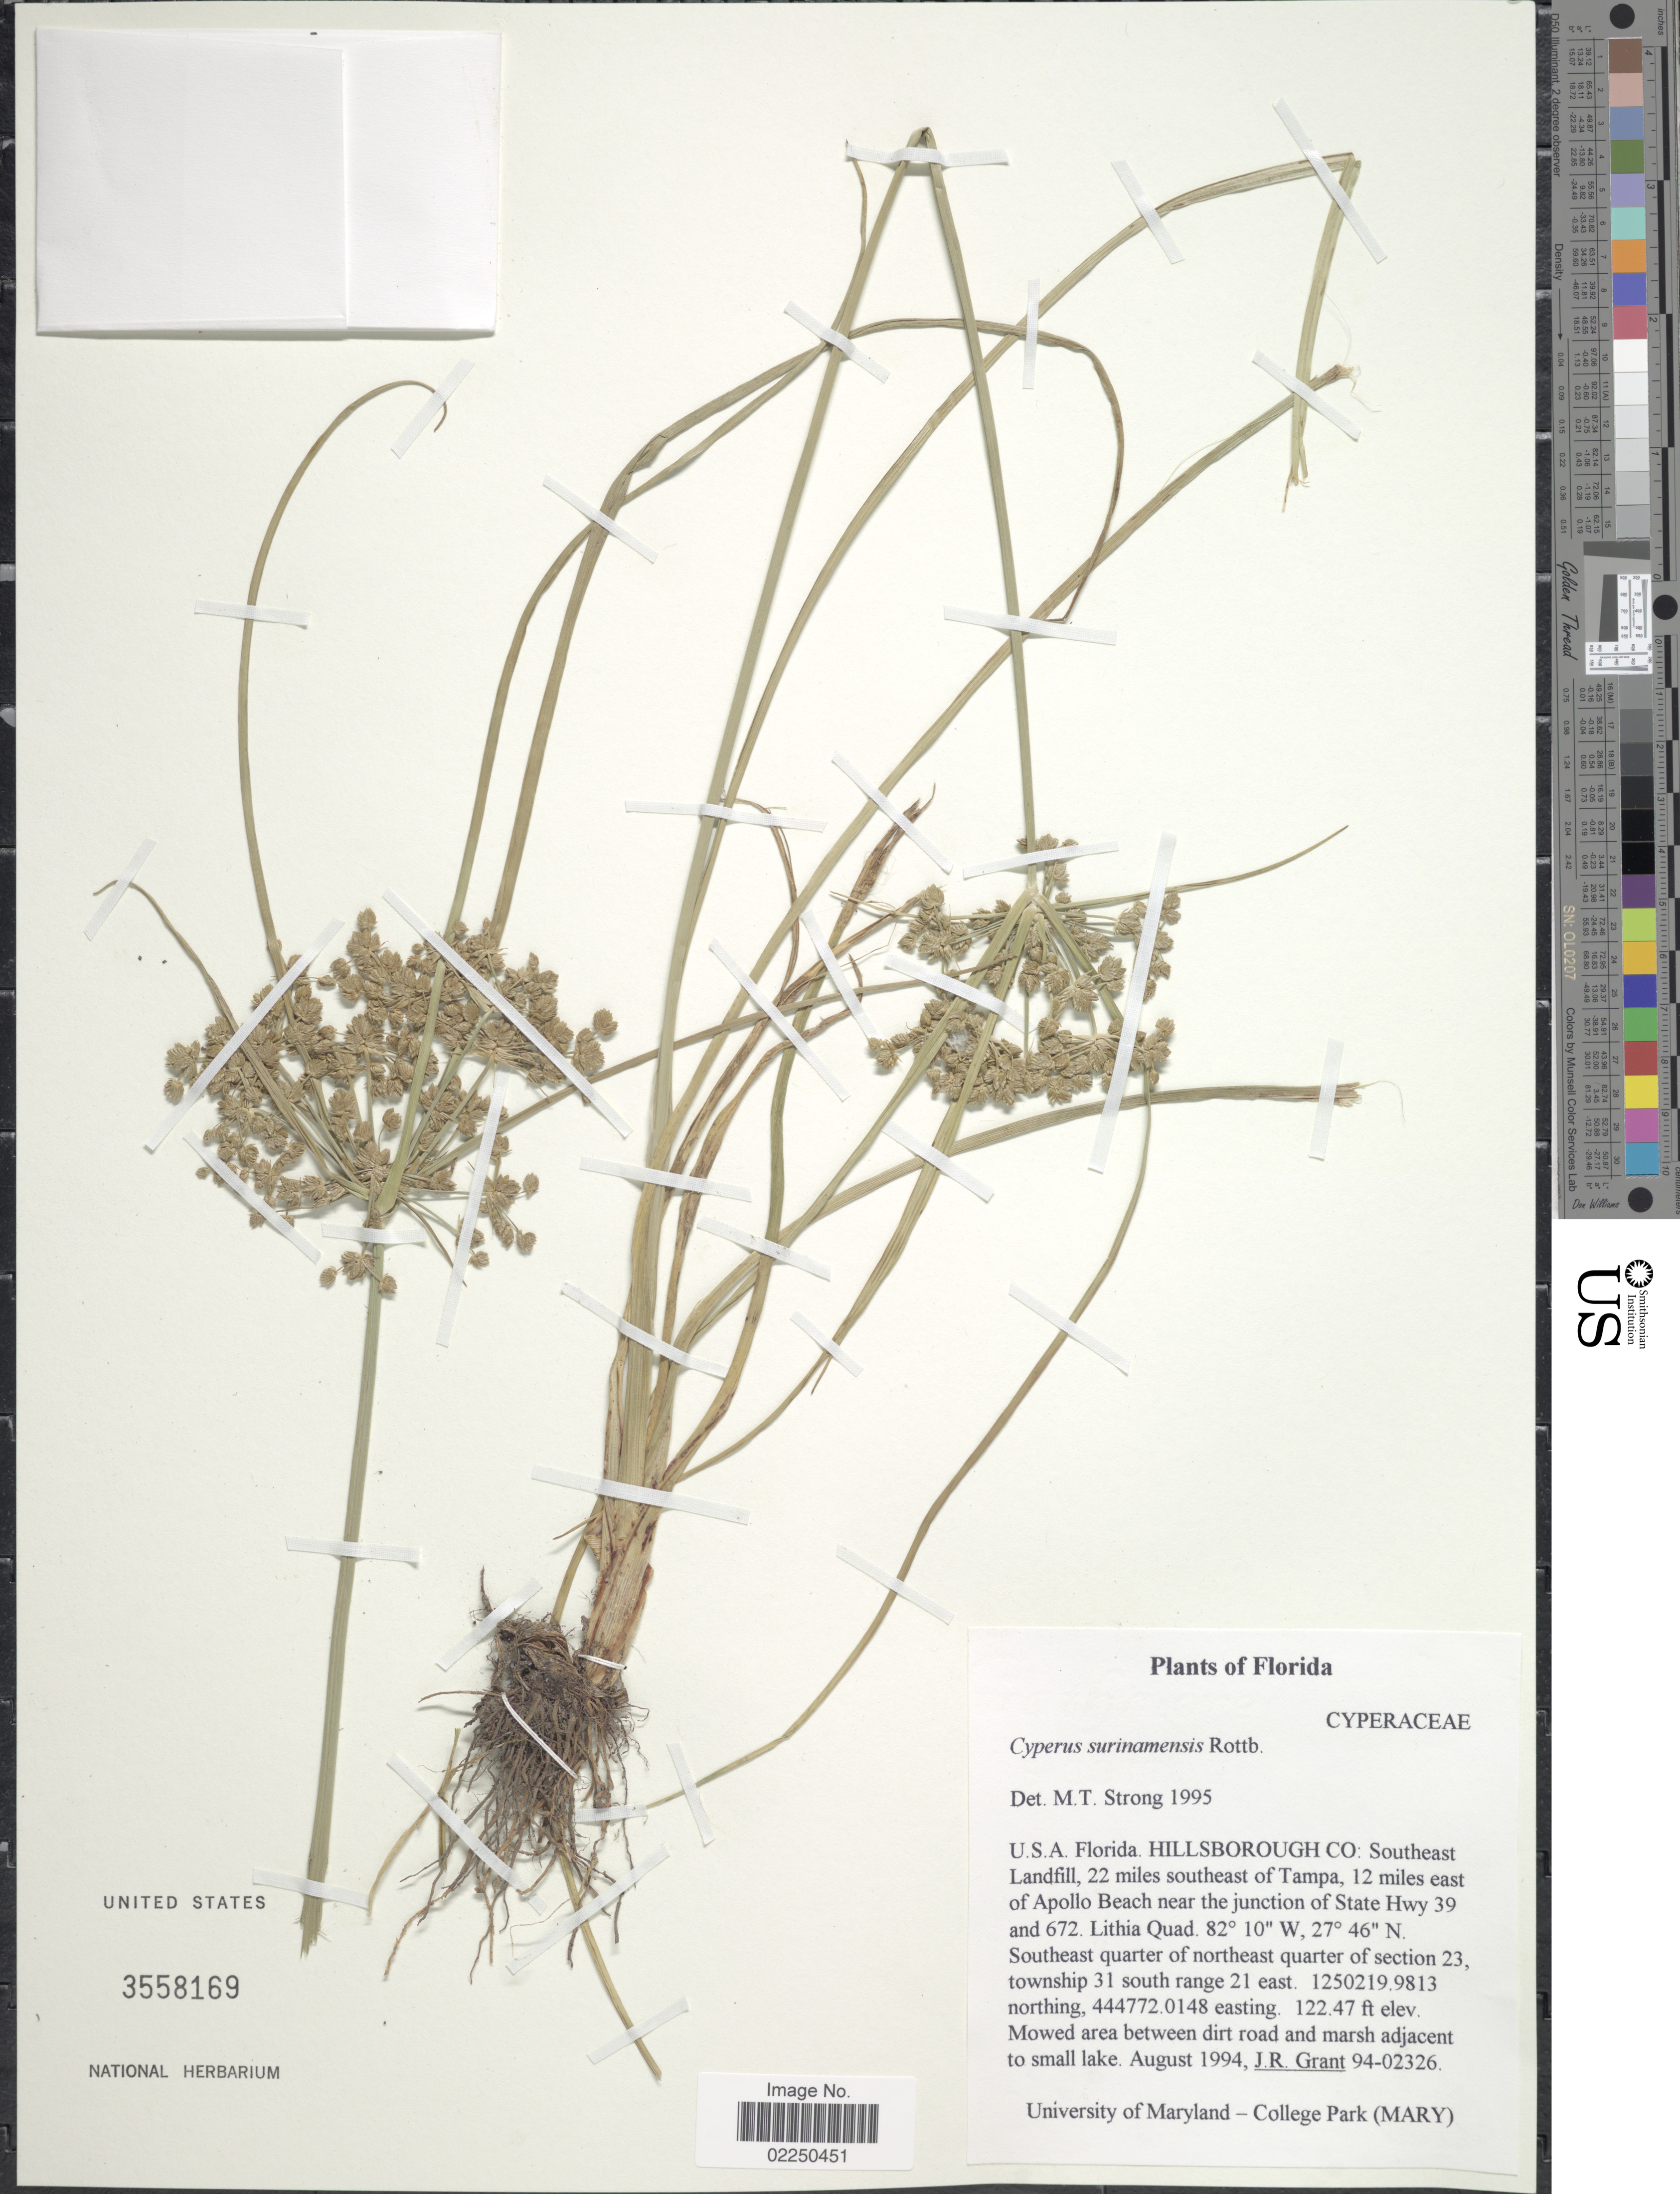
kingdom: Plantae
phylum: Tracheophyta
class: Liliopsida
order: Poales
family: Cyperaceae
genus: Cyperus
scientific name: Cyperus surinamensis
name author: Rottb.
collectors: J. Grant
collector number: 94-02326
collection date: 1994-08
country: United States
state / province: Florida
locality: Hillsborough Co: Southeast Landfill, 22 miles southeast of Tampa, 12 miles east of Apollo Beach near the junction of State Hwy 39 and 672, Lithia Quad, southeast quarter of northeast quarter of section 23, township 31 south range 21 east, 1250219.9813 northing, 444772.0148 easting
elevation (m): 3733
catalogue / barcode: US 3558169